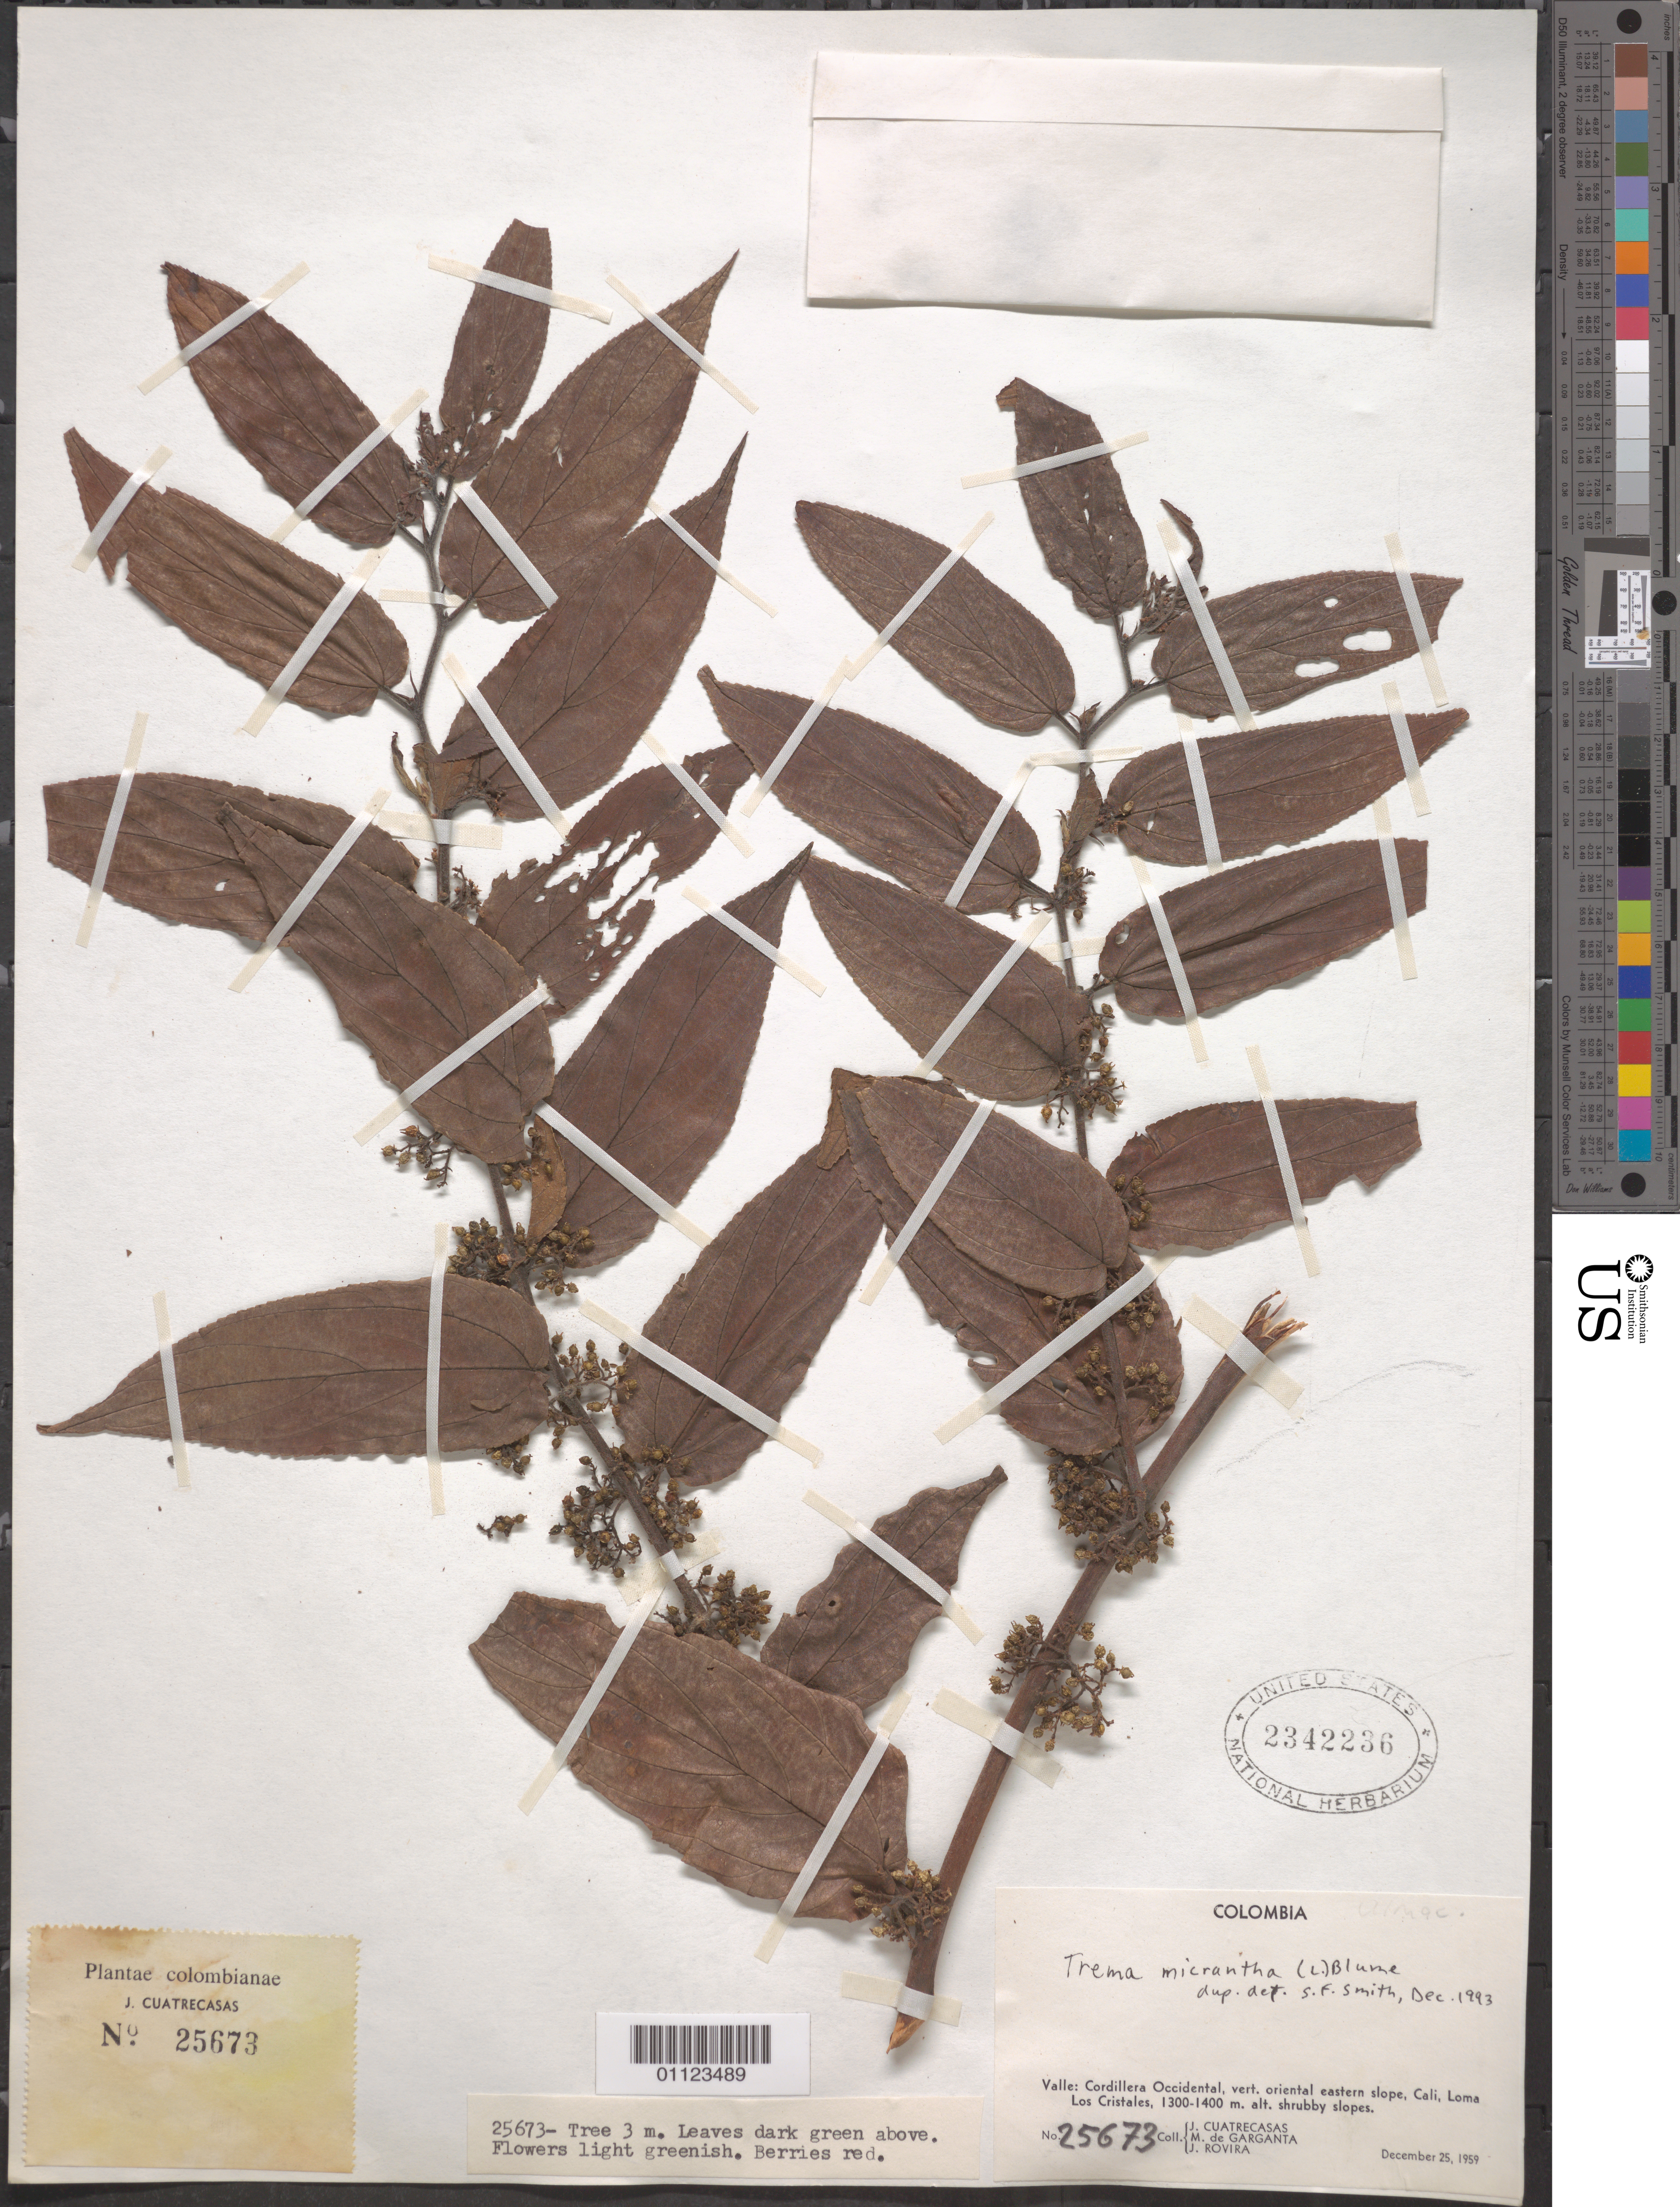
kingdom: Plantae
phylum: Tracheophyta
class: Magnoliopsida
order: Rosales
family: Cannabaceae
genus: Trema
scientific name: Trema micranthum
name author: (L.) Blume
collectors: J. Cuatrecasas, M. Garganta & -. Rovira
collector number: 25673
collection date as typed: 25 Dec 1959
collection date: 1959-12-25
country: Colombia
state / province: Valle del Cauca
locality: Cordillera Occidental, eastern slope, Cali, Loma los Cristales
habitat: Shrubby slopes.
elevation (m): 1300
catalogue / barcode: US 2342236